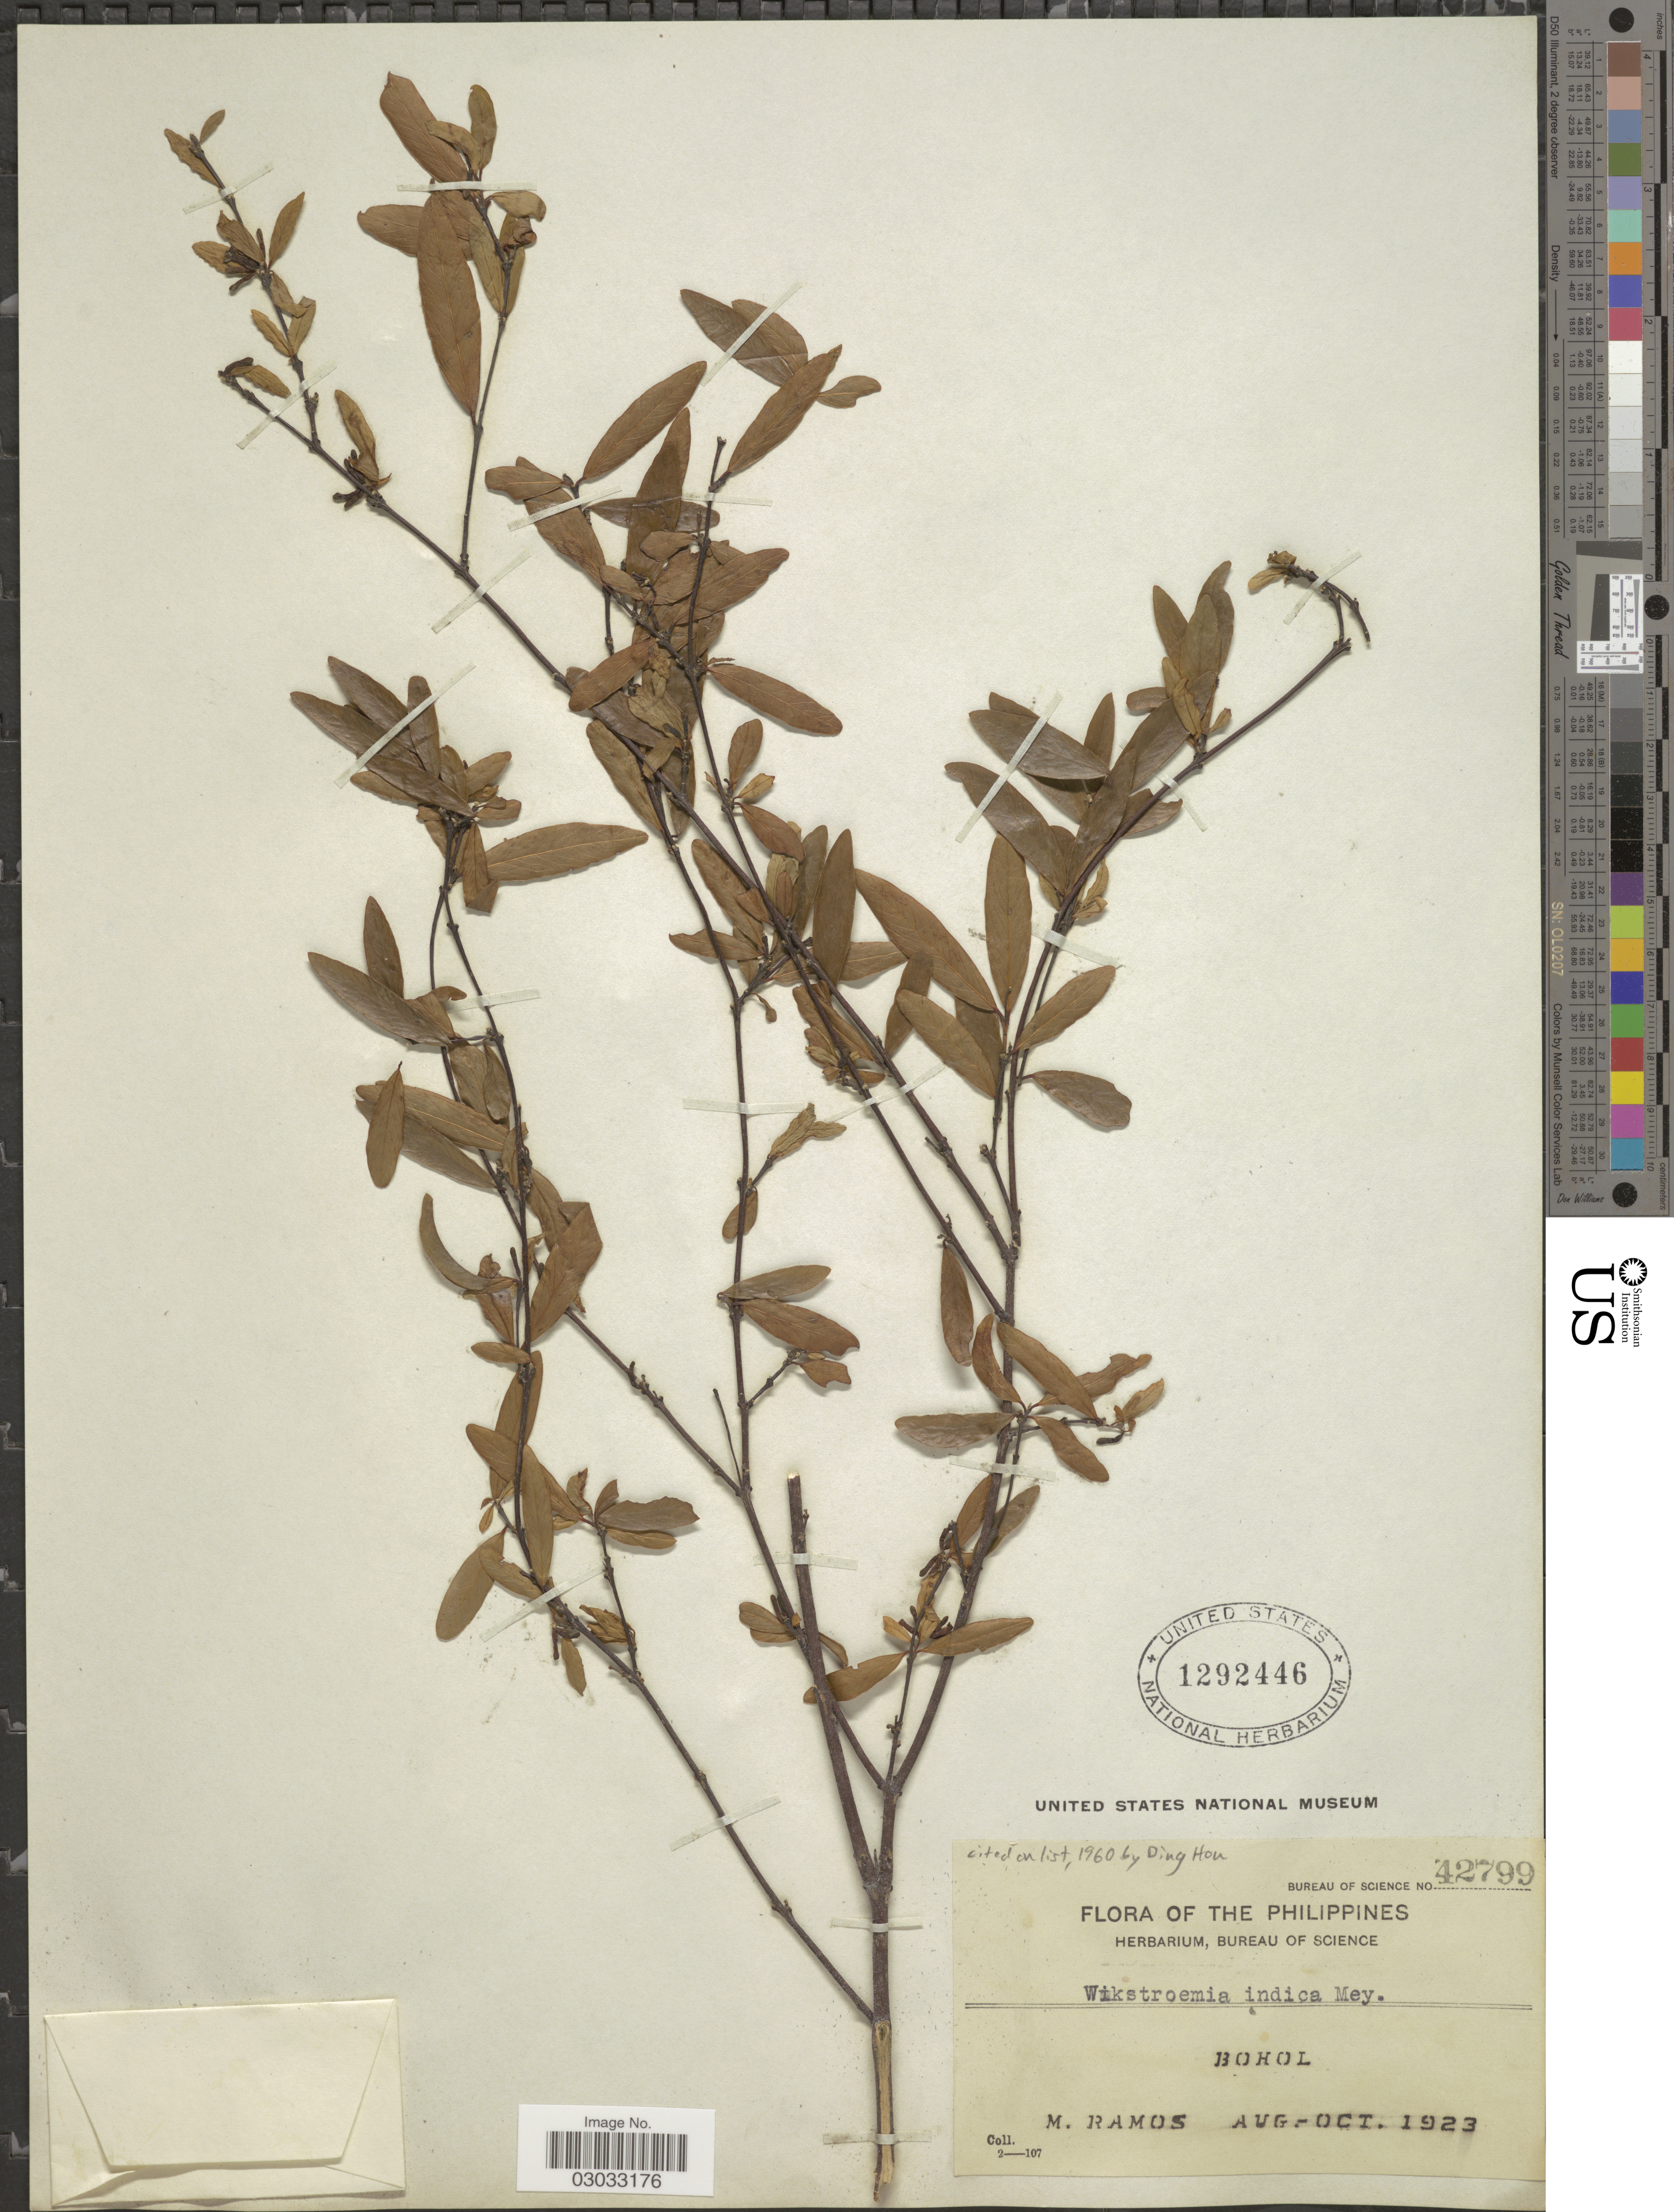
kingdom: Plantae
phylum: Tracheophyta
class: Magnoliopsida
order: Malvales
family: Thymelaeaceae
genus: Wikstroemia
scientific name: Wikstroemia indica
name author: (L.) C.A. Mey.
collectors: M. Ramos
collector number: Bureau of Science 42799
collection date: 1923-08/1923-10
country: Philippines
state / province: Central Visayas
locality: Bohol.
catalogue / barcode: US 1292446